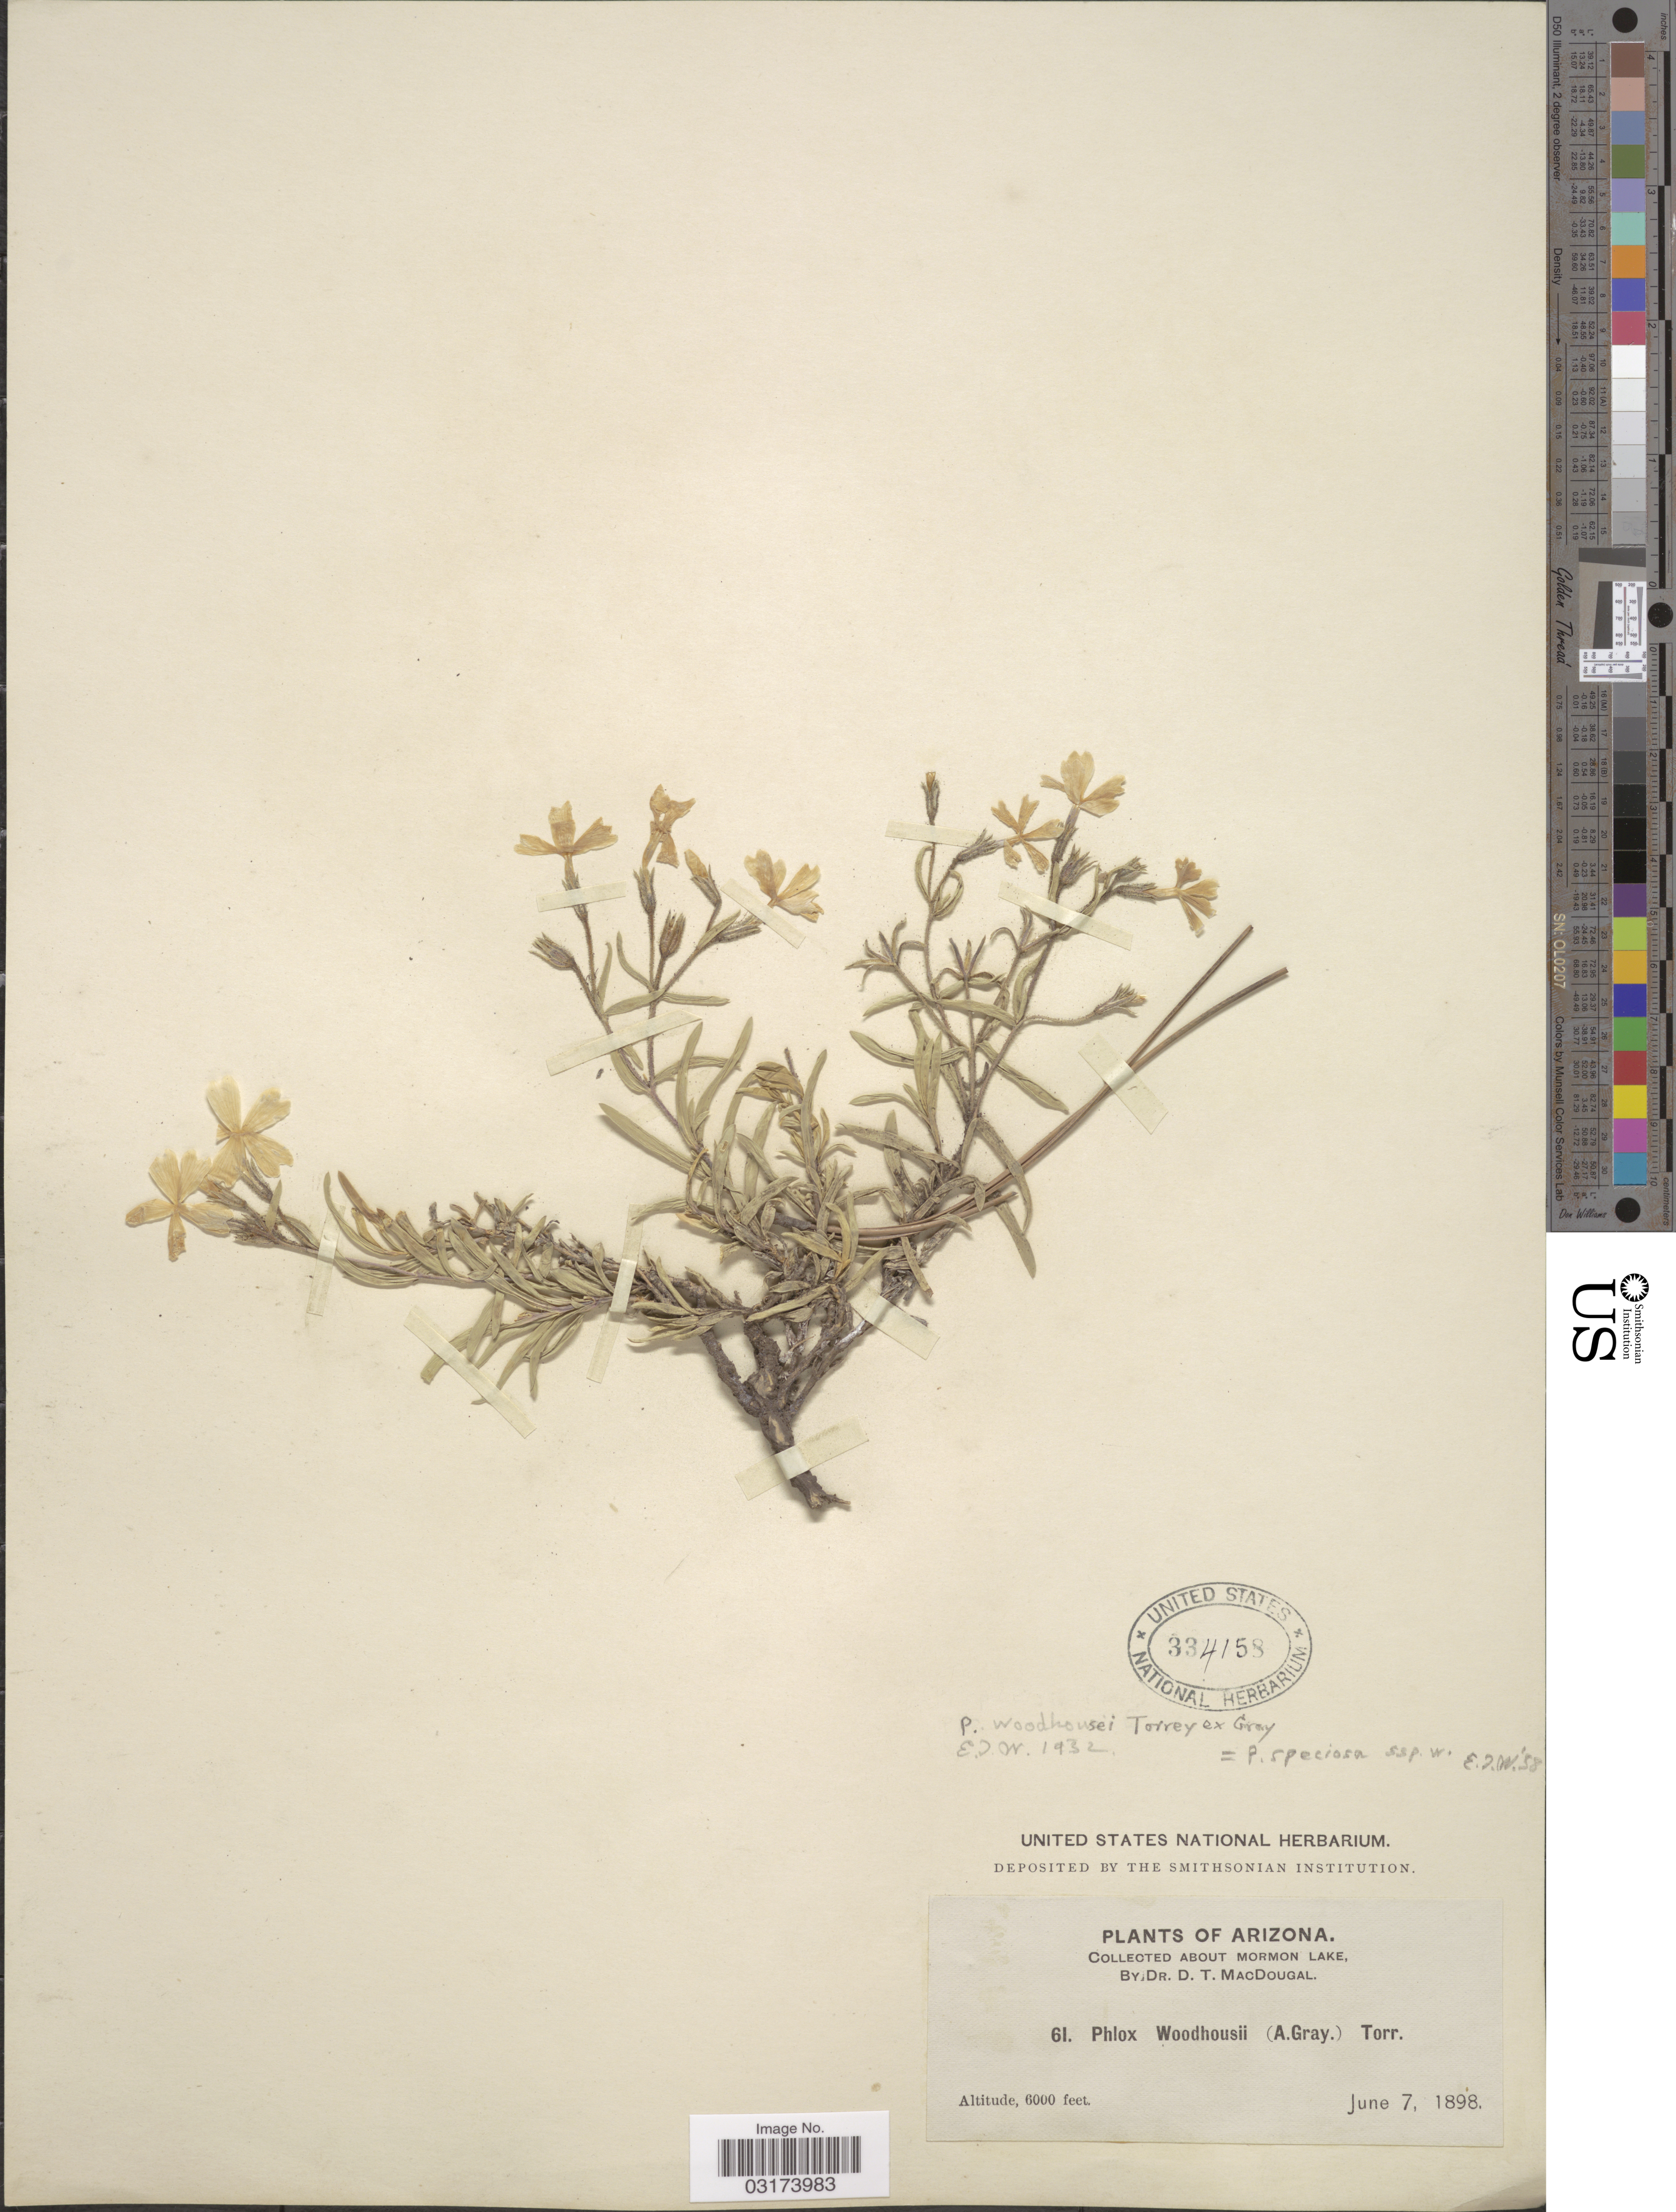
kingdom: Plantae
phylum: Tracheophyta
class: Magnoliopsida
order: Ericales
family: Polemoniaceae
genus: Phlox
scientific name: Phlox woodhousei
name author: (A. Gray) E.E. Nelson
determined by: Mayfield, M. H.; Ferguson, C. J.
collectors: D. T. MacDougal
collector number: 61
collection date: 1898-06-07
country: United States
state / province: Arizona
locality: About Mormon Lake.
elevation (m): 1829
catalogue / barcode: US 334158